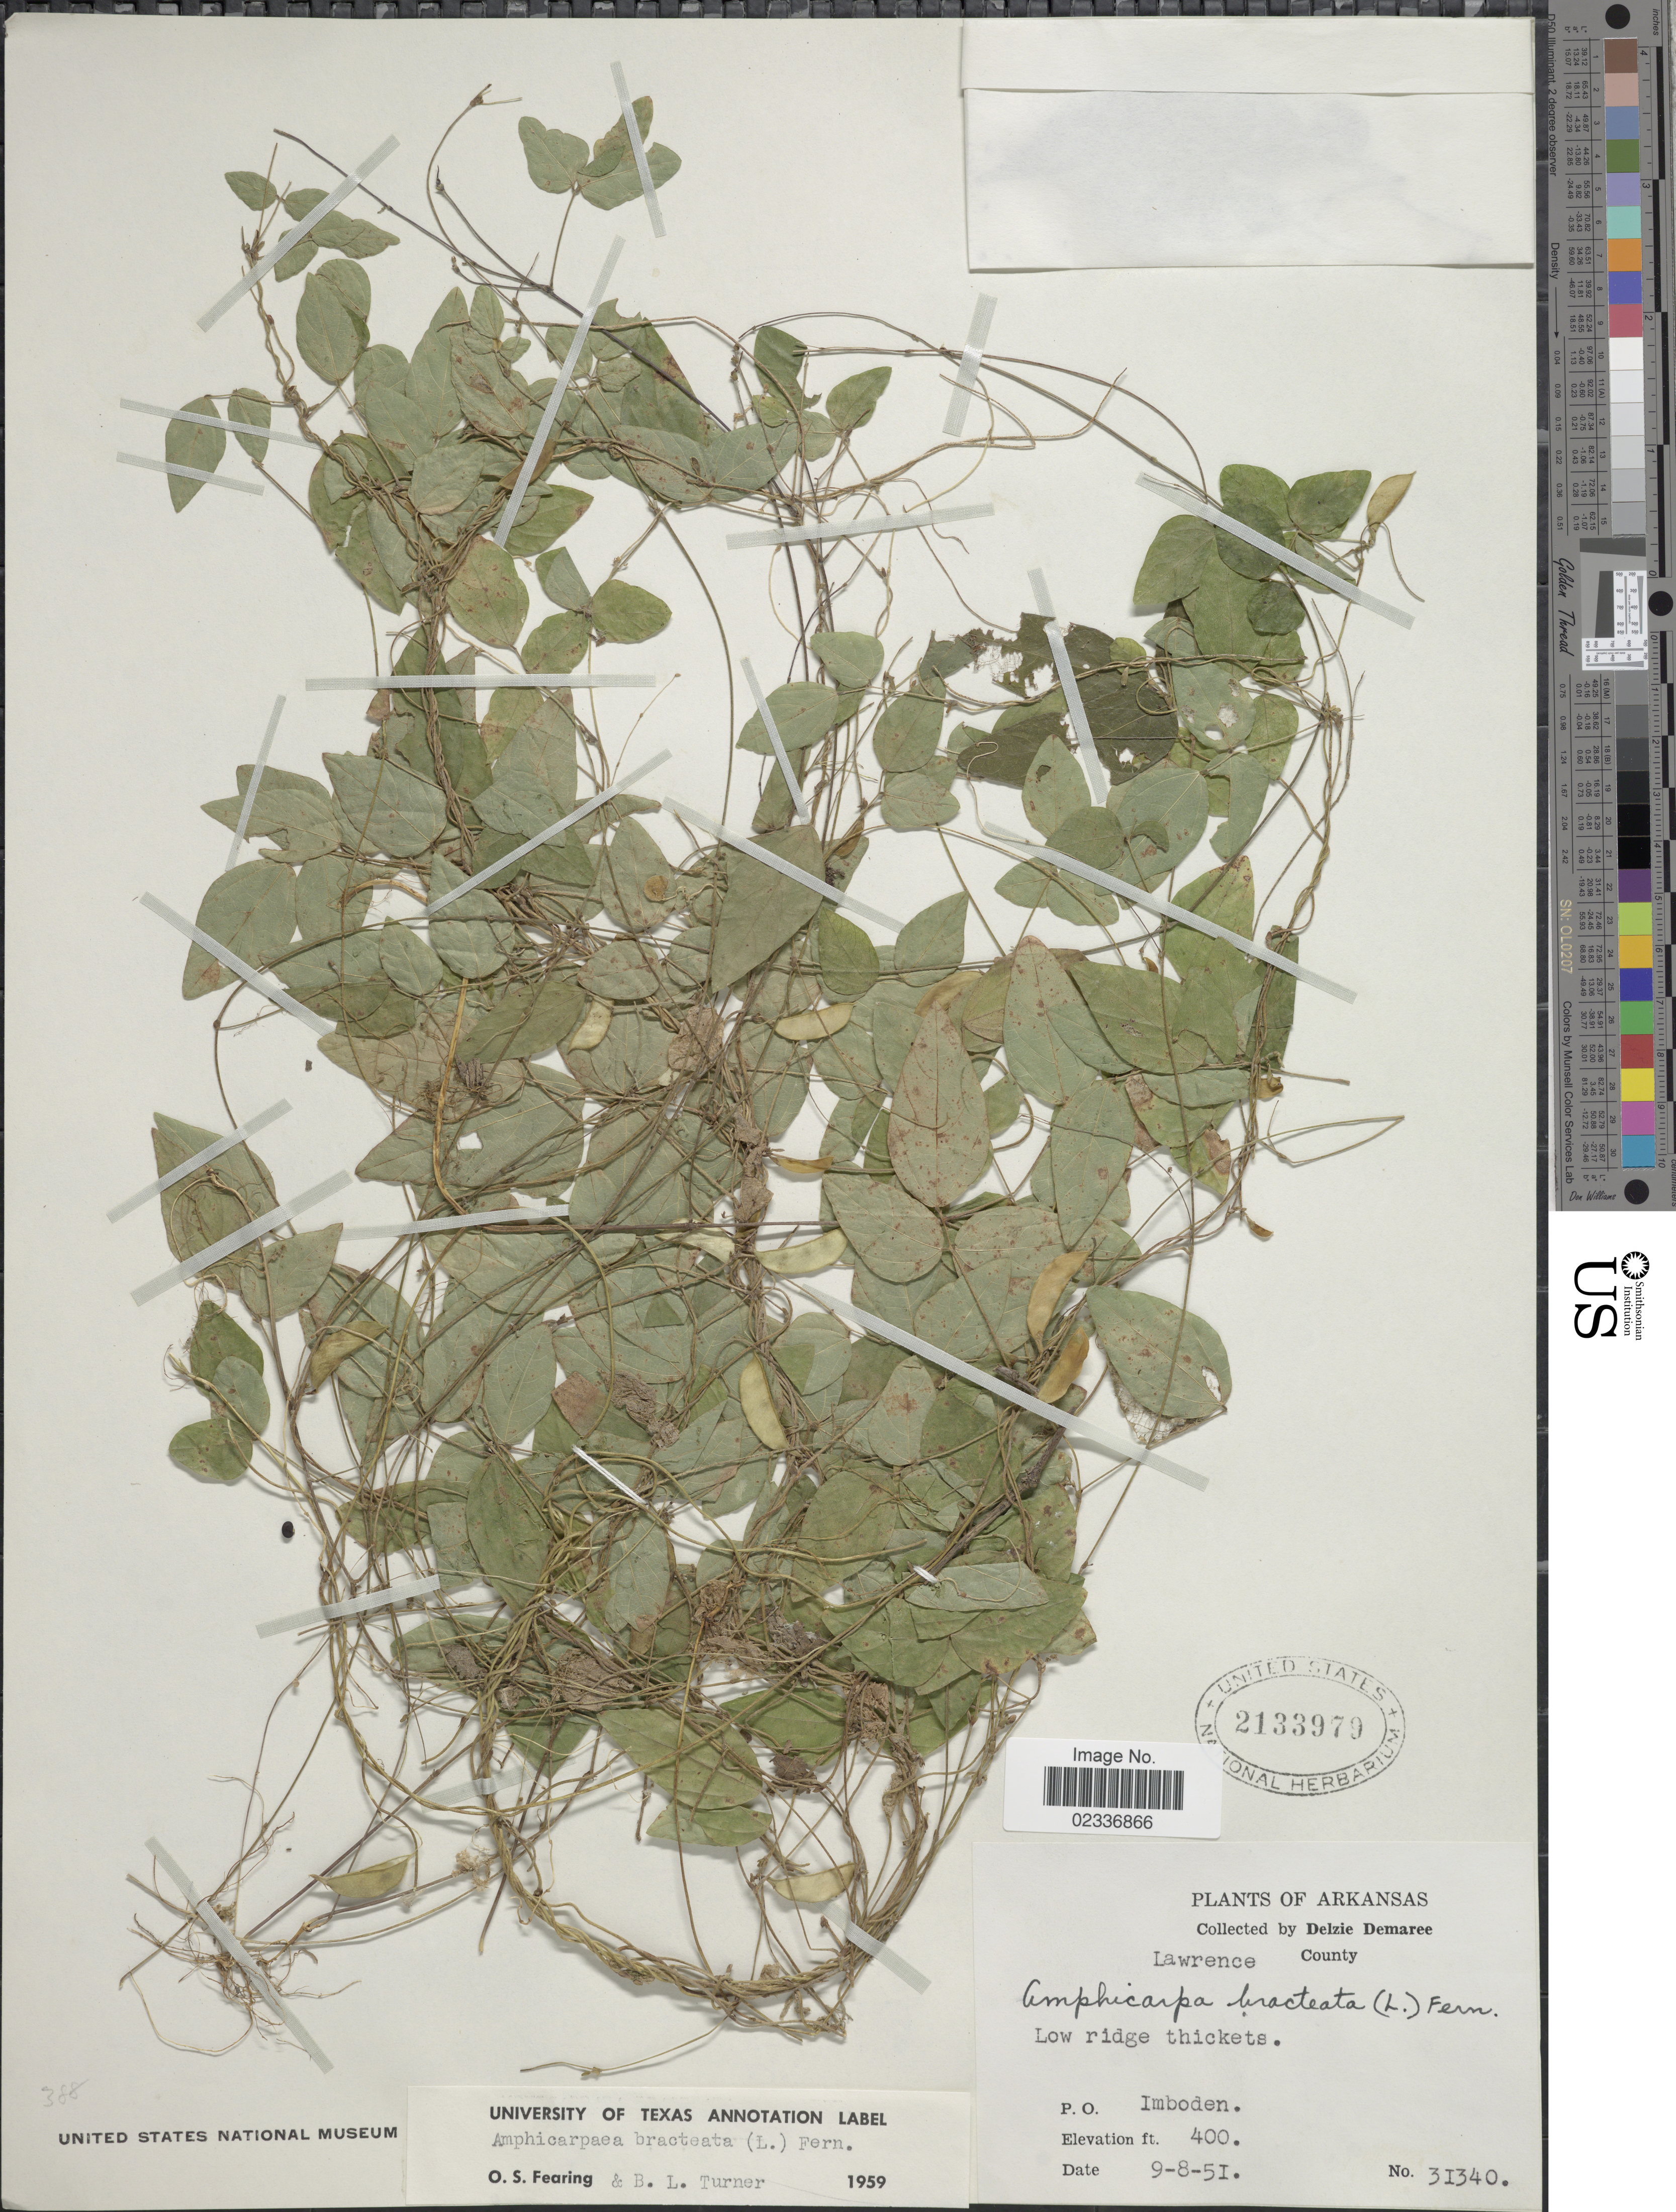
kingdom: Plantae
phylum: Tracheophyta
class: Magnoliopsida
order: Fabales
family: Fabaceae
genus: Amphicarpaea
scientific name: Amphicarpaea bracteata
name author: (L.) Fernald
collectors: D. Demaree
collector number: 31340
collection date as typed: Transcribed d/m/y: 8/9/51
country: United States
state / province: Arkansas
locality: Lawrence County. P.O. Imboden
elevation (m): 122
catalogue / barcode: US 2133979